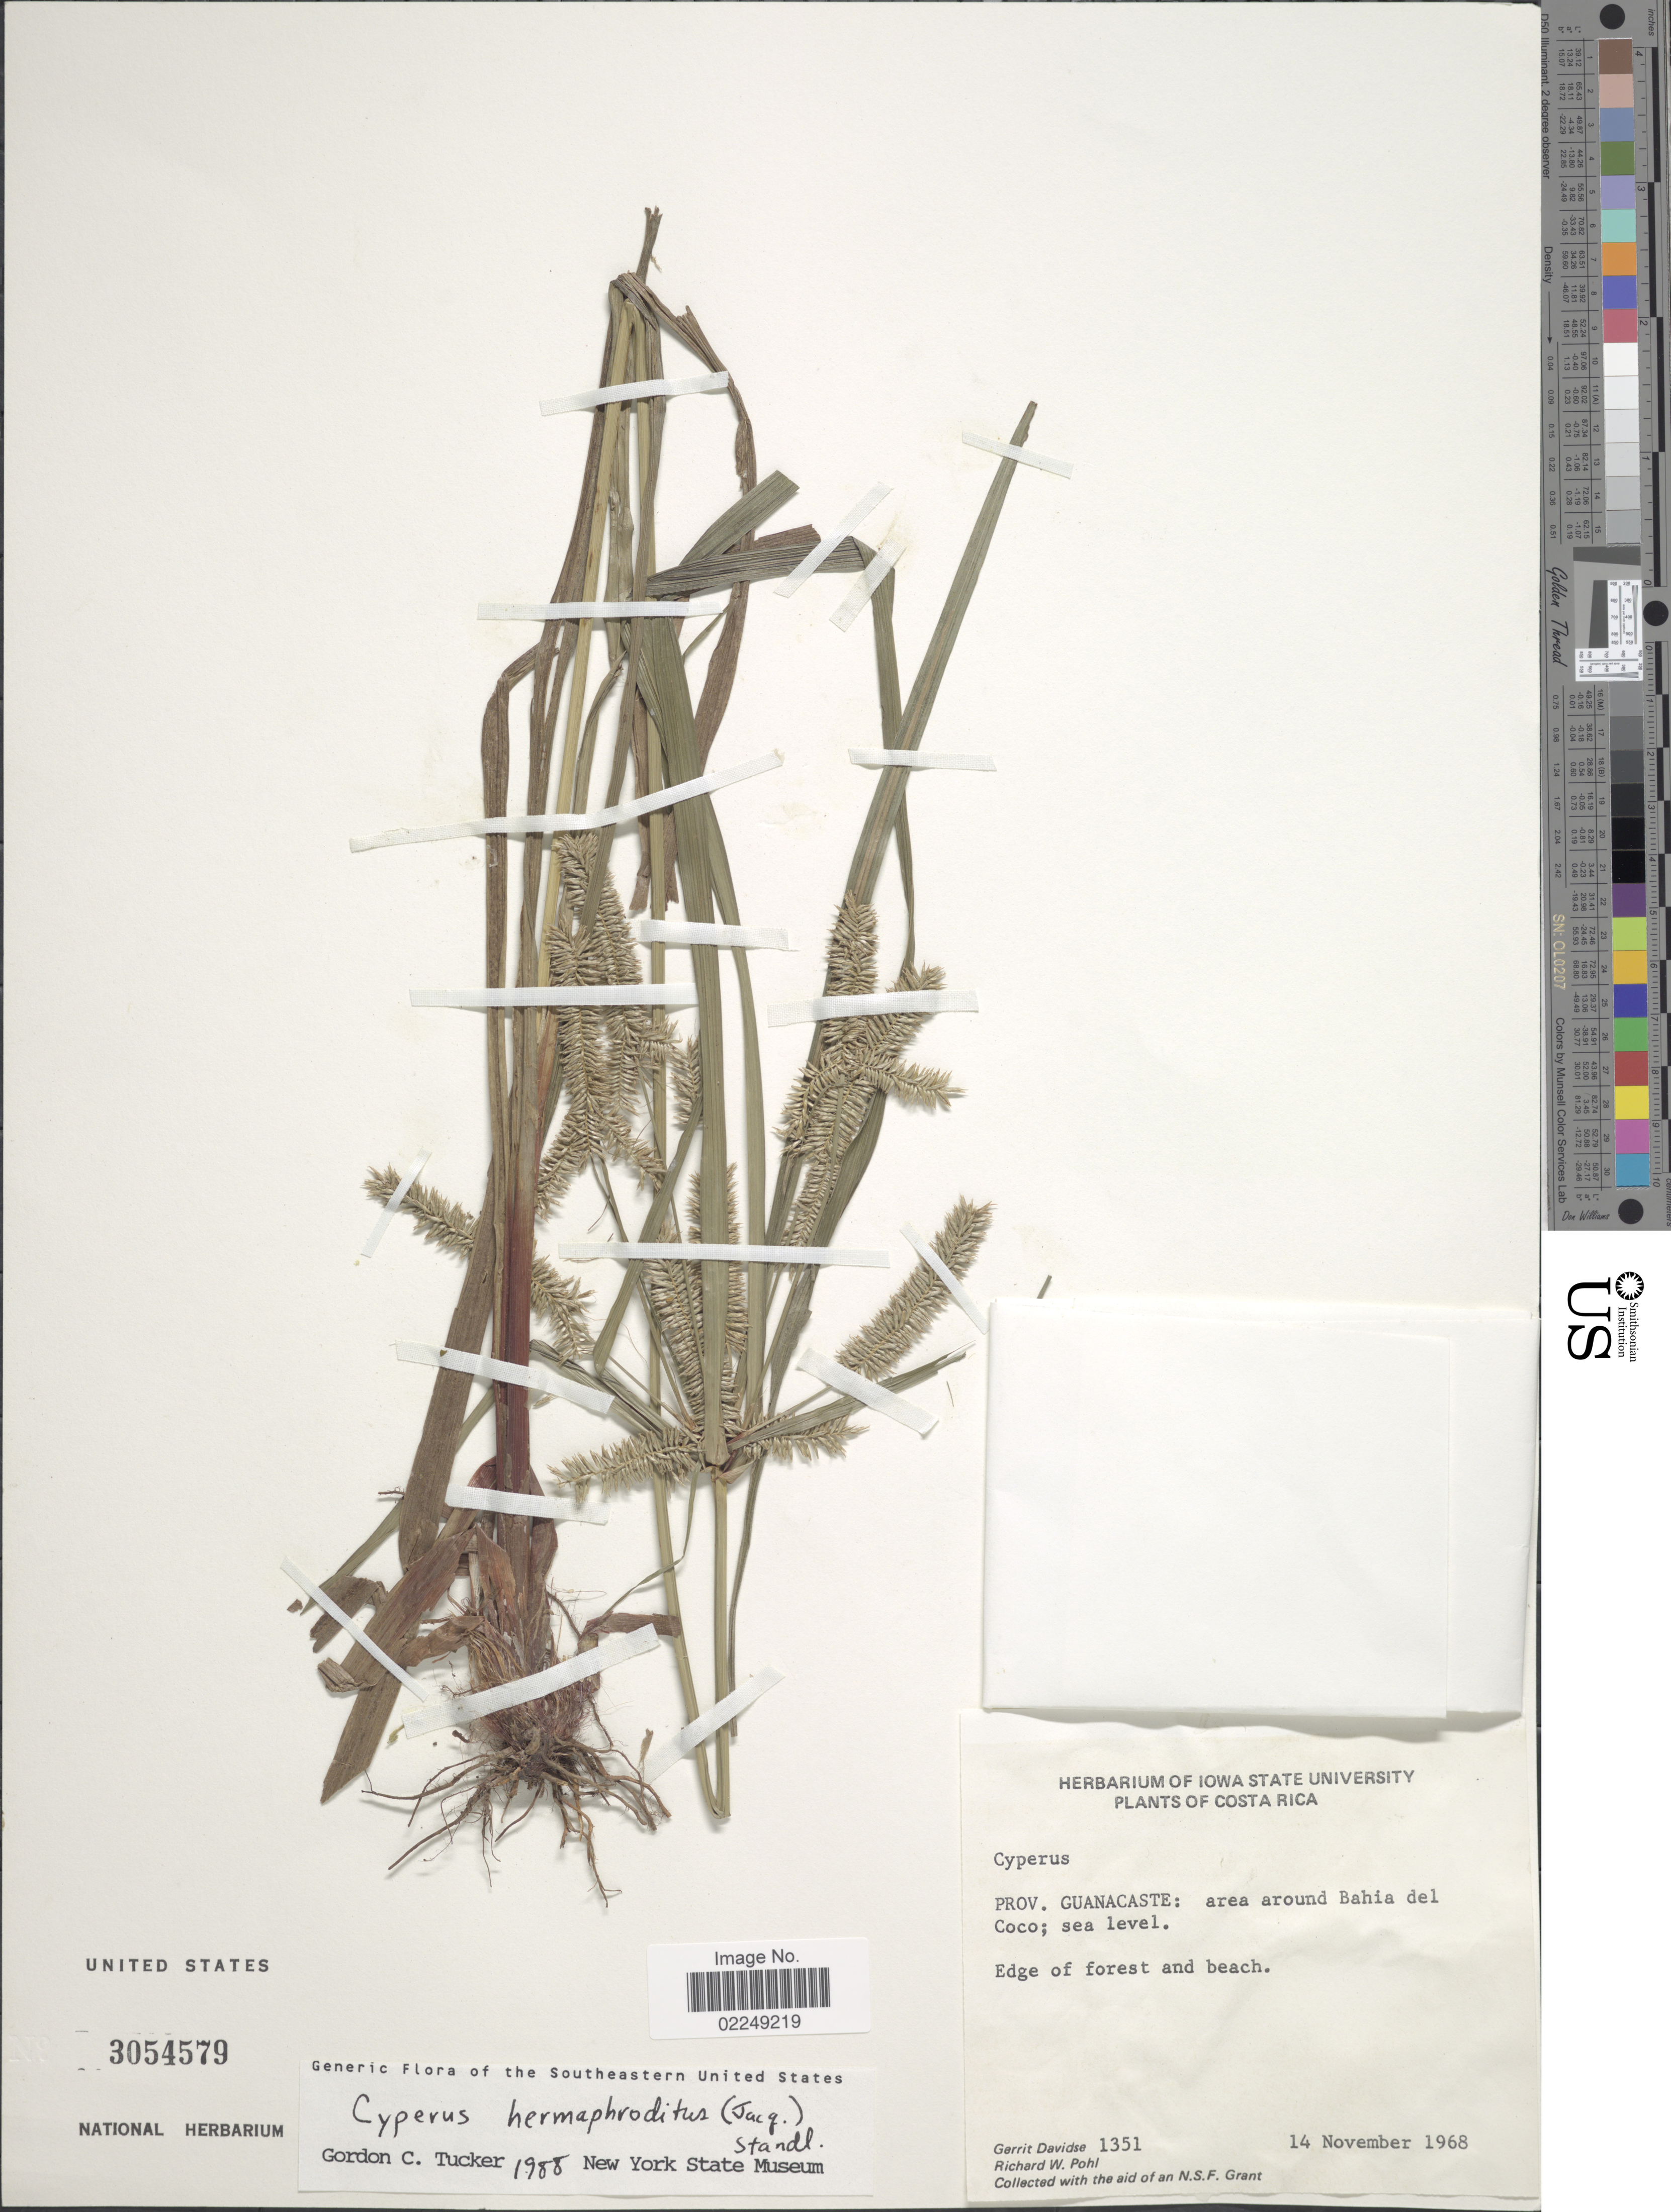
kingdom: Plantae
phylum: Tracheophyta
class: Liliopsida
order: Poales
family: Cyperaceae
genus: Cyperus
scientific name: Cyperus hermaphroditus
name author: (Jacq.) Standl.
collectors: G. Davidse & R. W. Pohl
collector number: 1351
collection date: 1968-11-14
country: Costa Rica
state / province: Guanacaste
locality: Prov. Guanacaste: area around Bahia del Coco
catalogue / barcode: US 3054579